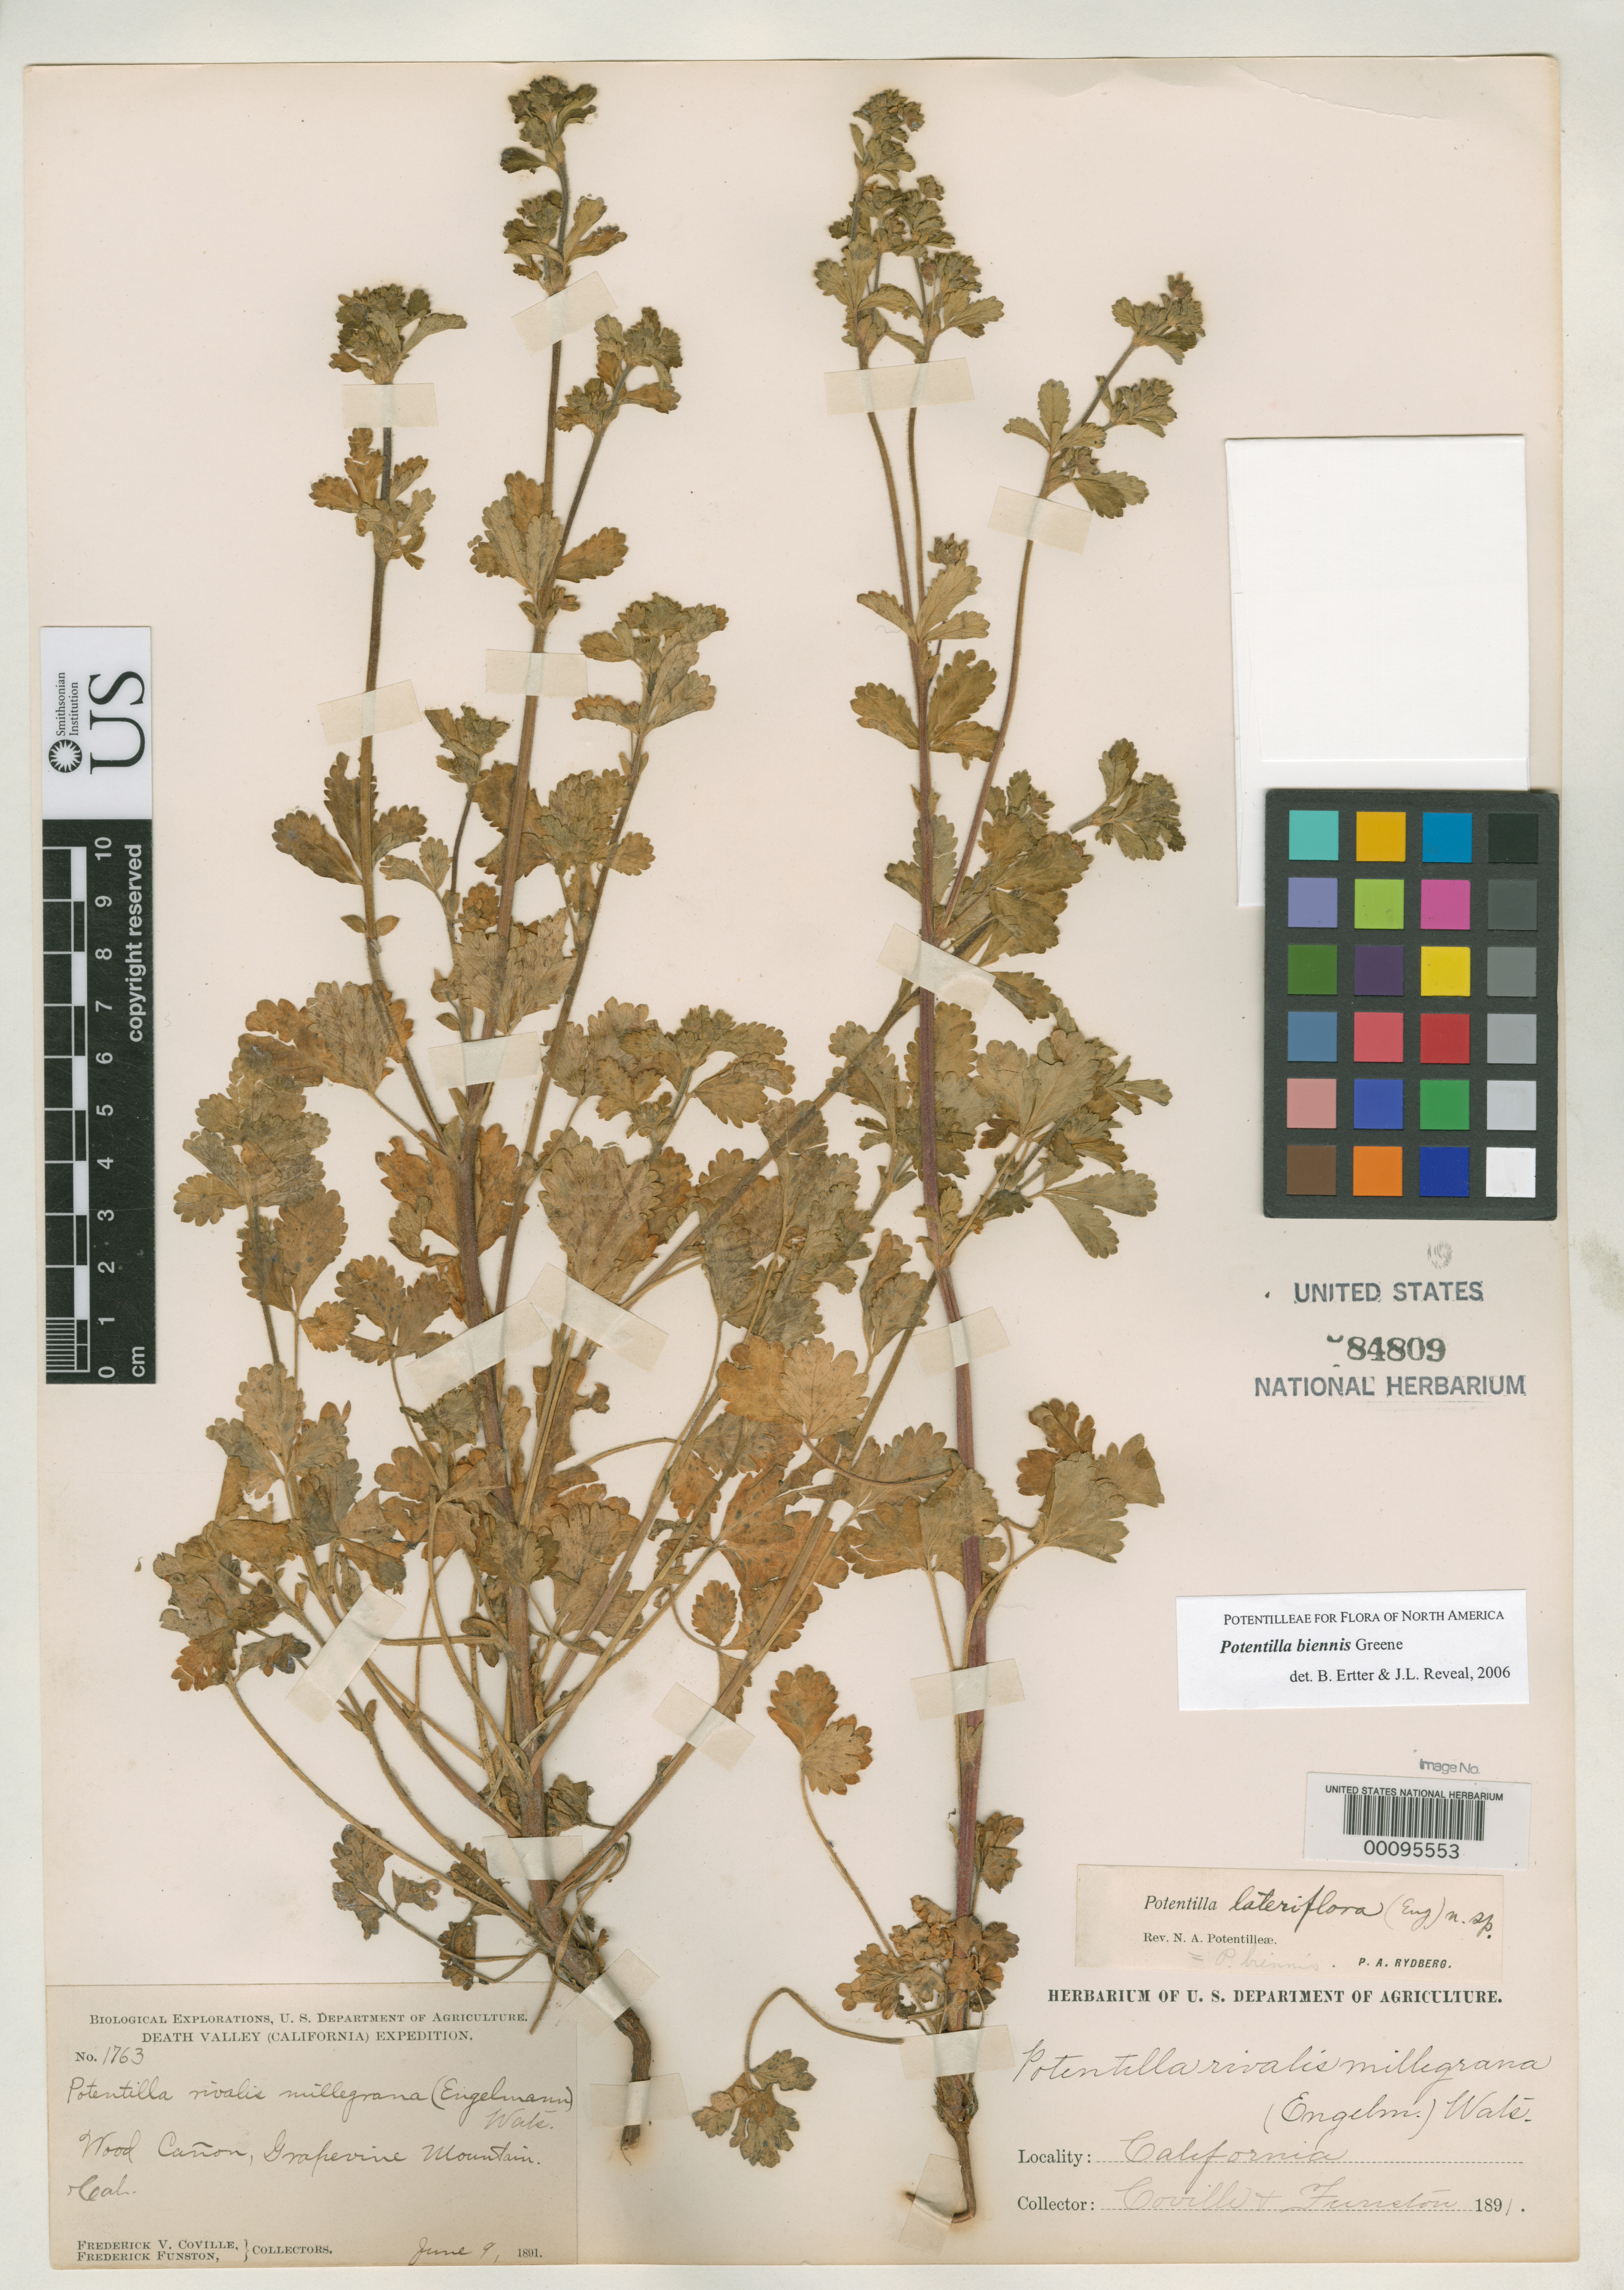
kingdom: Plantae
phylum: Tracheophyta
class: Magnoliopsida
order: Rosales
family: Rosaceae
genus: Potentilla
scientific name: Potentilla lateriflora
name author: Rydb.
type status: Syntype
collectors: F. V. Coville & F. Funston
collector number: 1763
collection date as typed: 09 Jun 1891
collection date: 1891-06-09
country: United States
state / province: California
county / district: Inyo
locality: Death Valley, Grapevine Mountain, Wood Canyon.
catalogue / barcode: US 84809